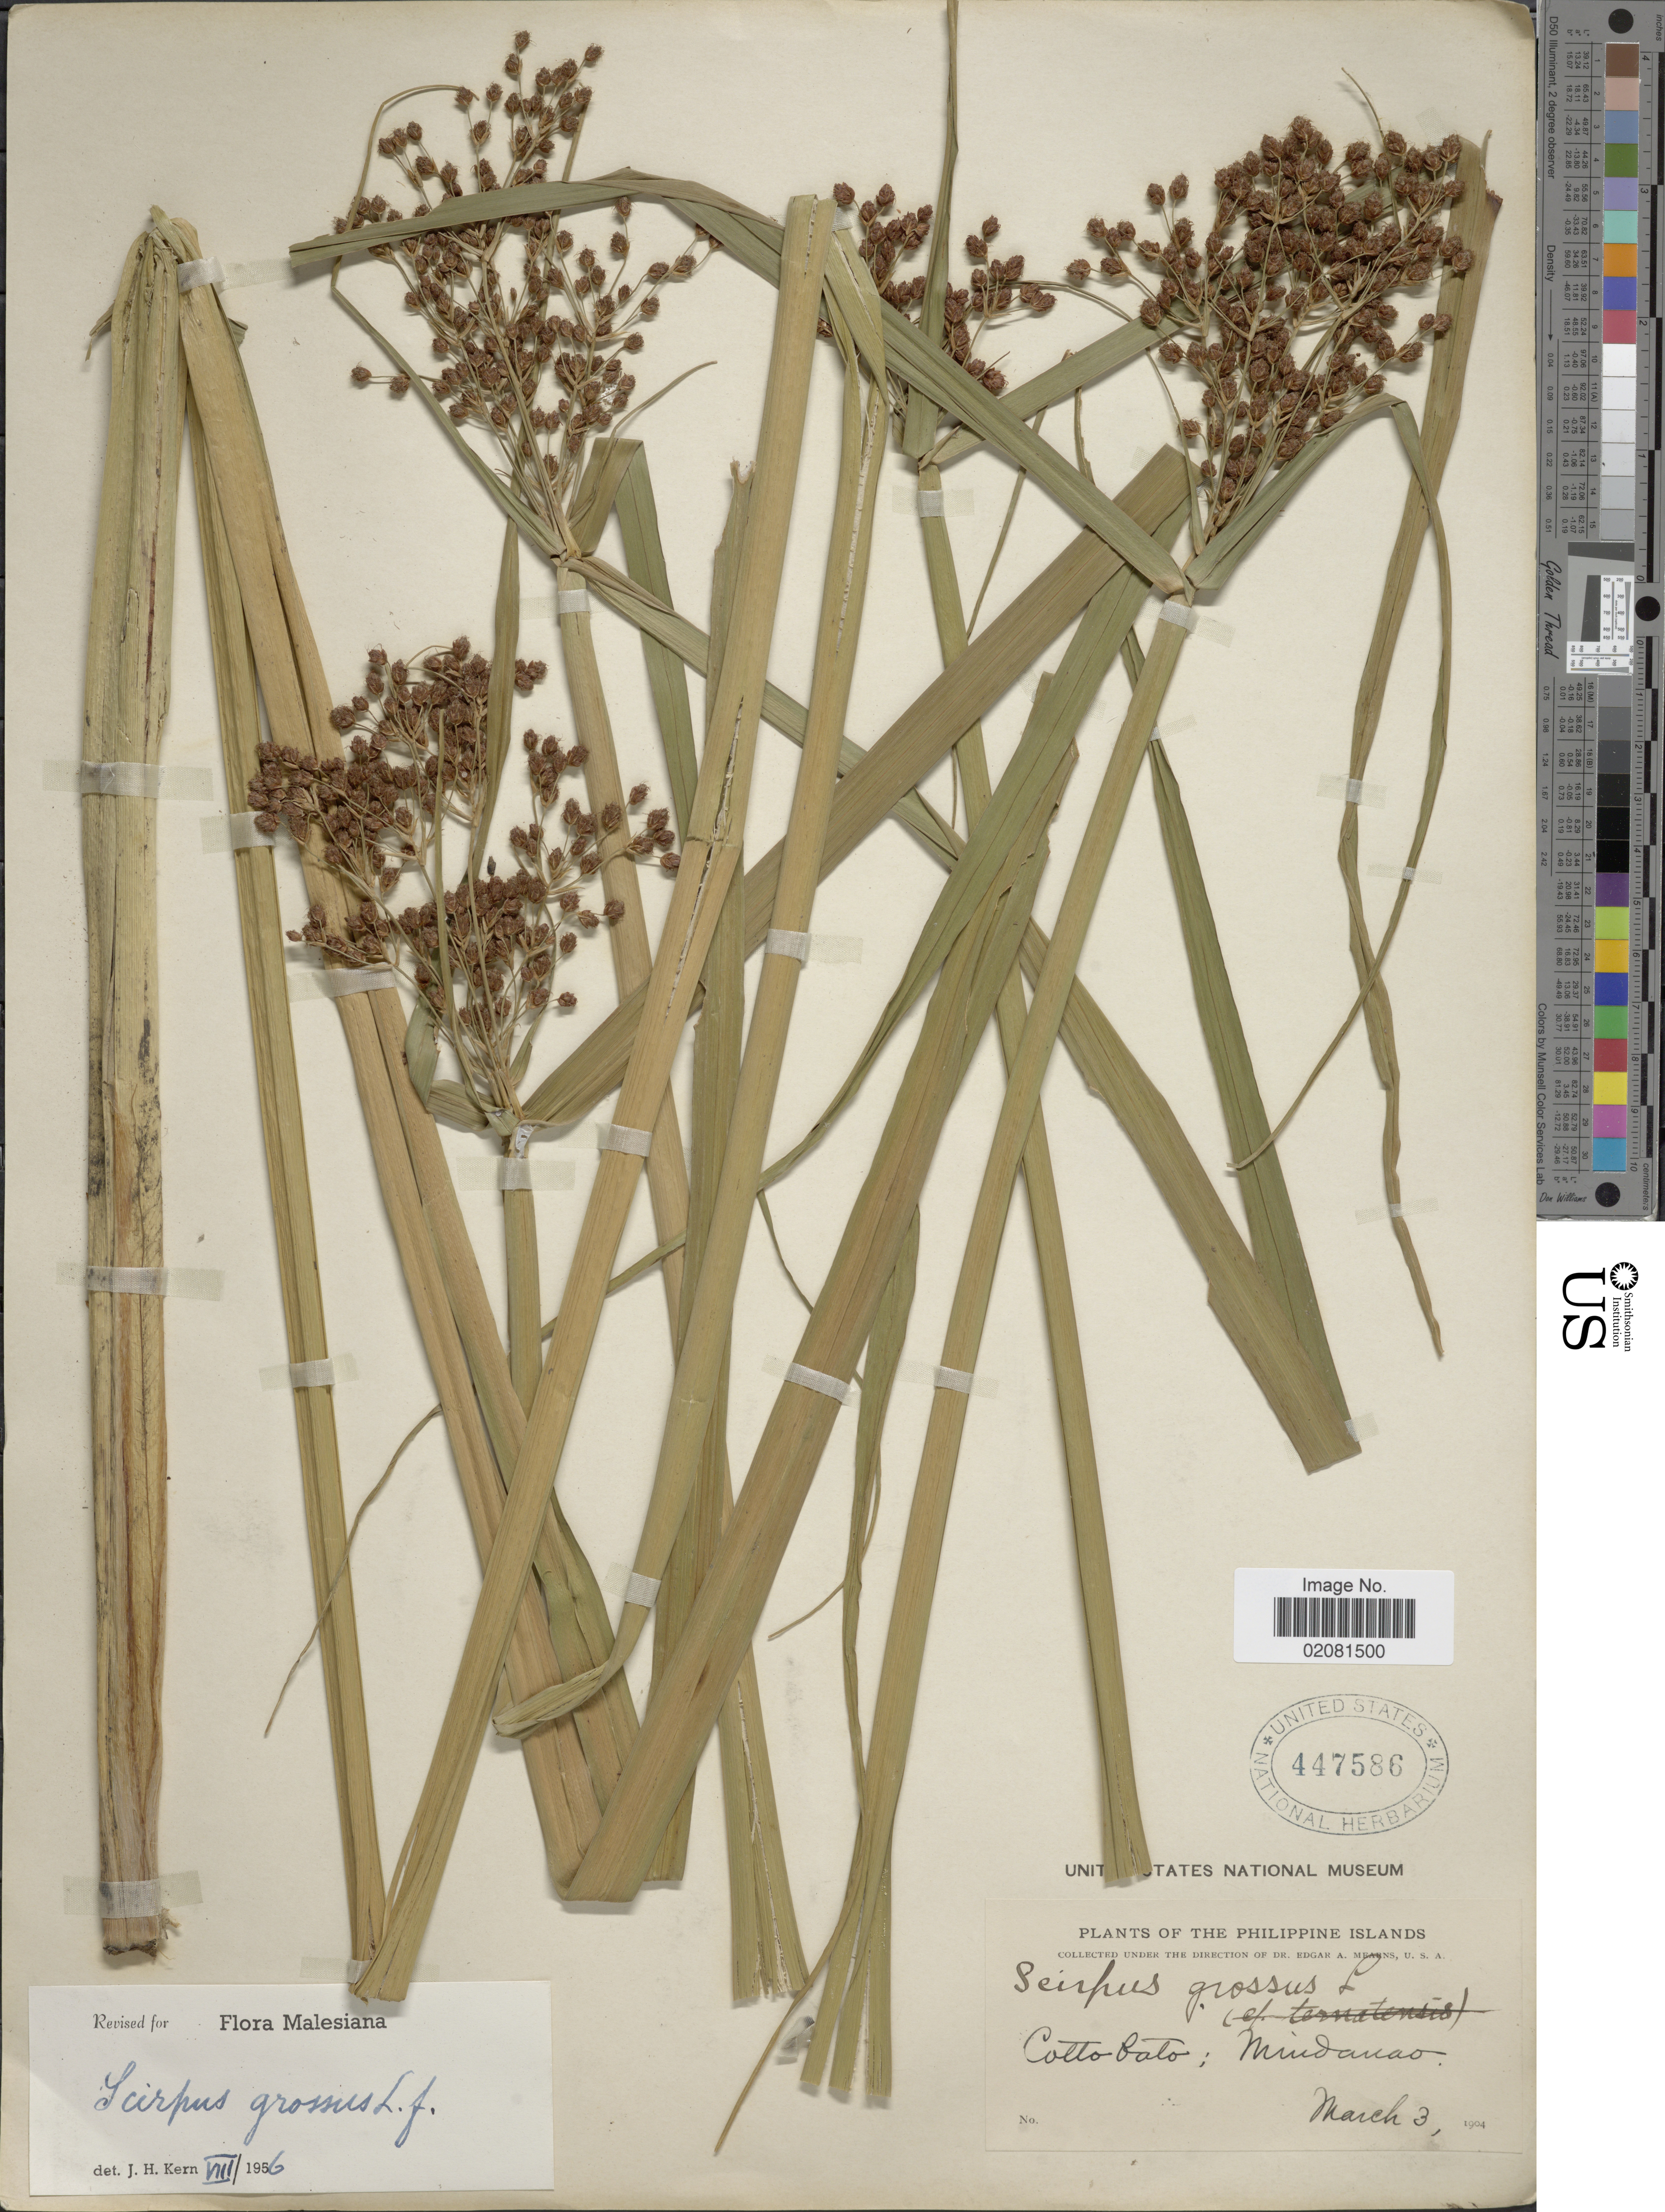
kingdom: Plantae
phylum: Tracheophyta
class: Liliopsida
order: Poales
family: Cyperaceae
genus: Actinoscirpus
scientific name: Actinoscirpus grossus var. grossus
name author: (L. f.) Goetgh. & D.A. Simpson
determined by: Strong, M. T., (US), Smithsonian Institution - National Museum of Natural History (UNITED STATES)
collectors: E. A. Mearns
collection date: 1904-03-03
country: Philippines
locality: Philippine Islands. Cottobato: Mindanao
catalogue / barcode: US 447586